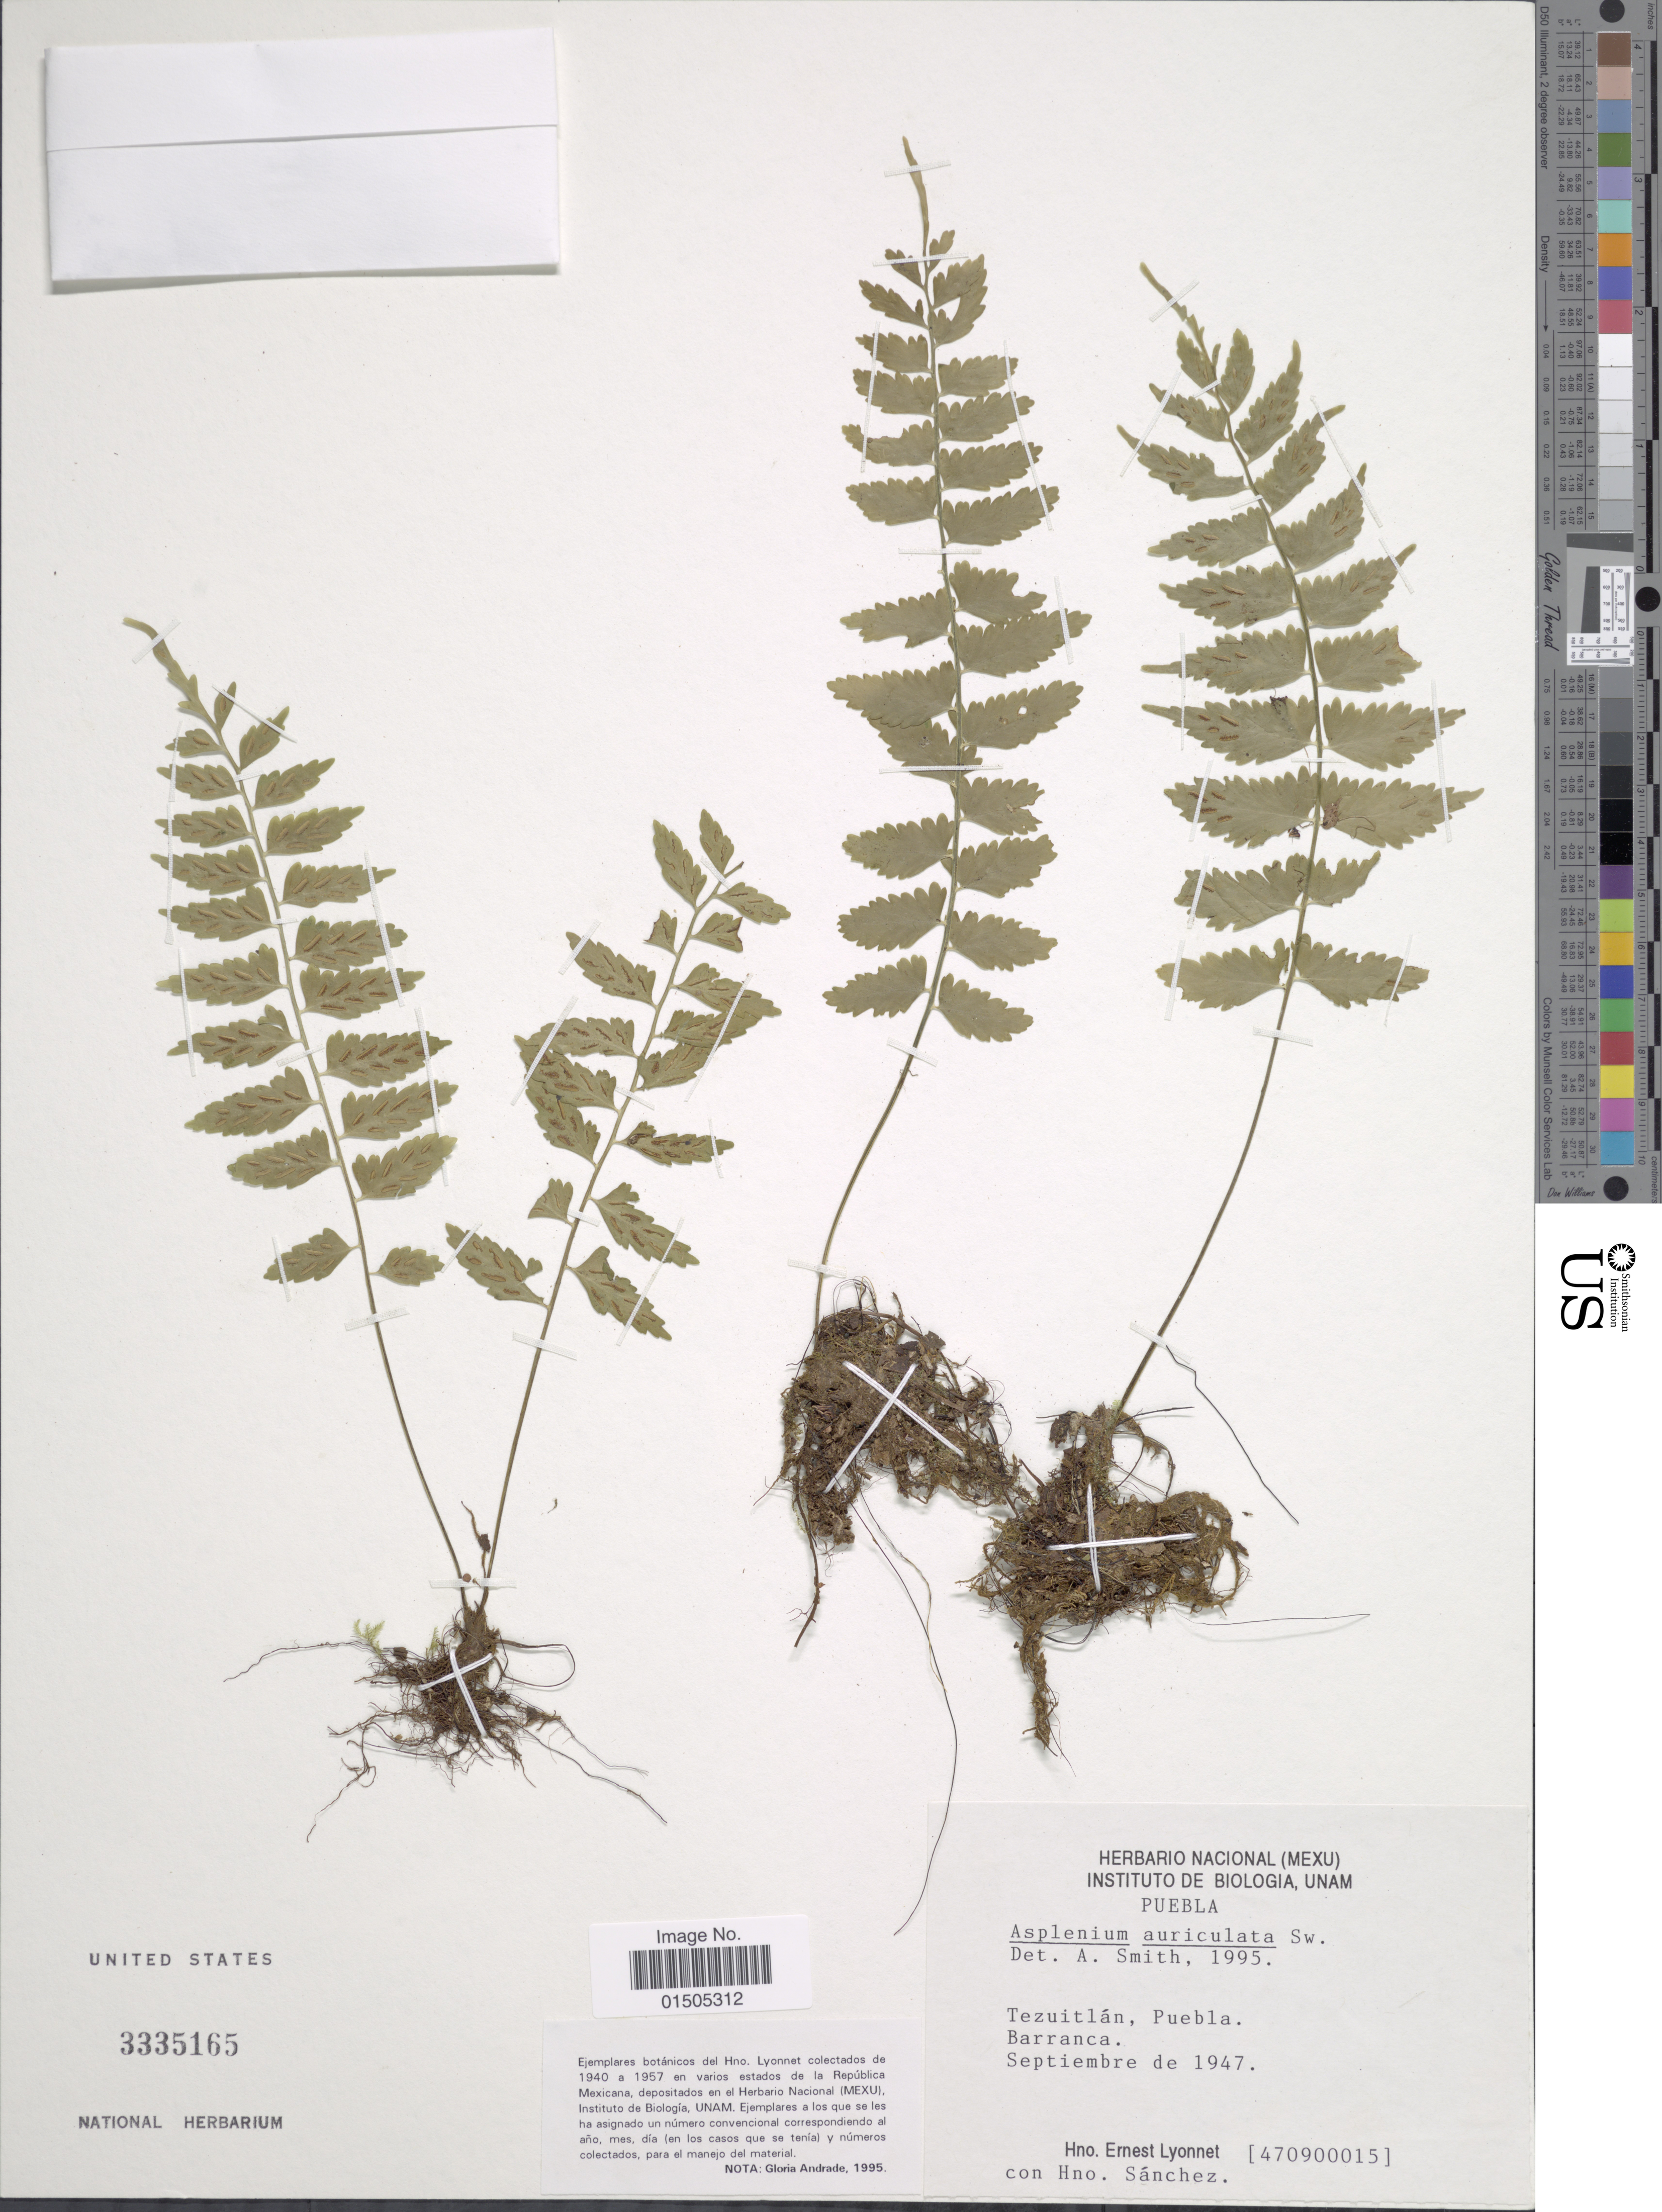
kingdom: Plantae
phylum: Tracheophyta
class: Polypodiopsida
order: Polypodiales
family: Aspleniaceae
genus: Asplenium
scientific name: Asplenium auriculatum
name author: Sw.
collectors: Bro. E. Lyonnet & Sánchez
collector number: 470900015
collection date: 1947-09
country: Mexico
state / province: Puebla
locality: Tezuitlán, Barranca.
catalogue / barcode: US 3335165